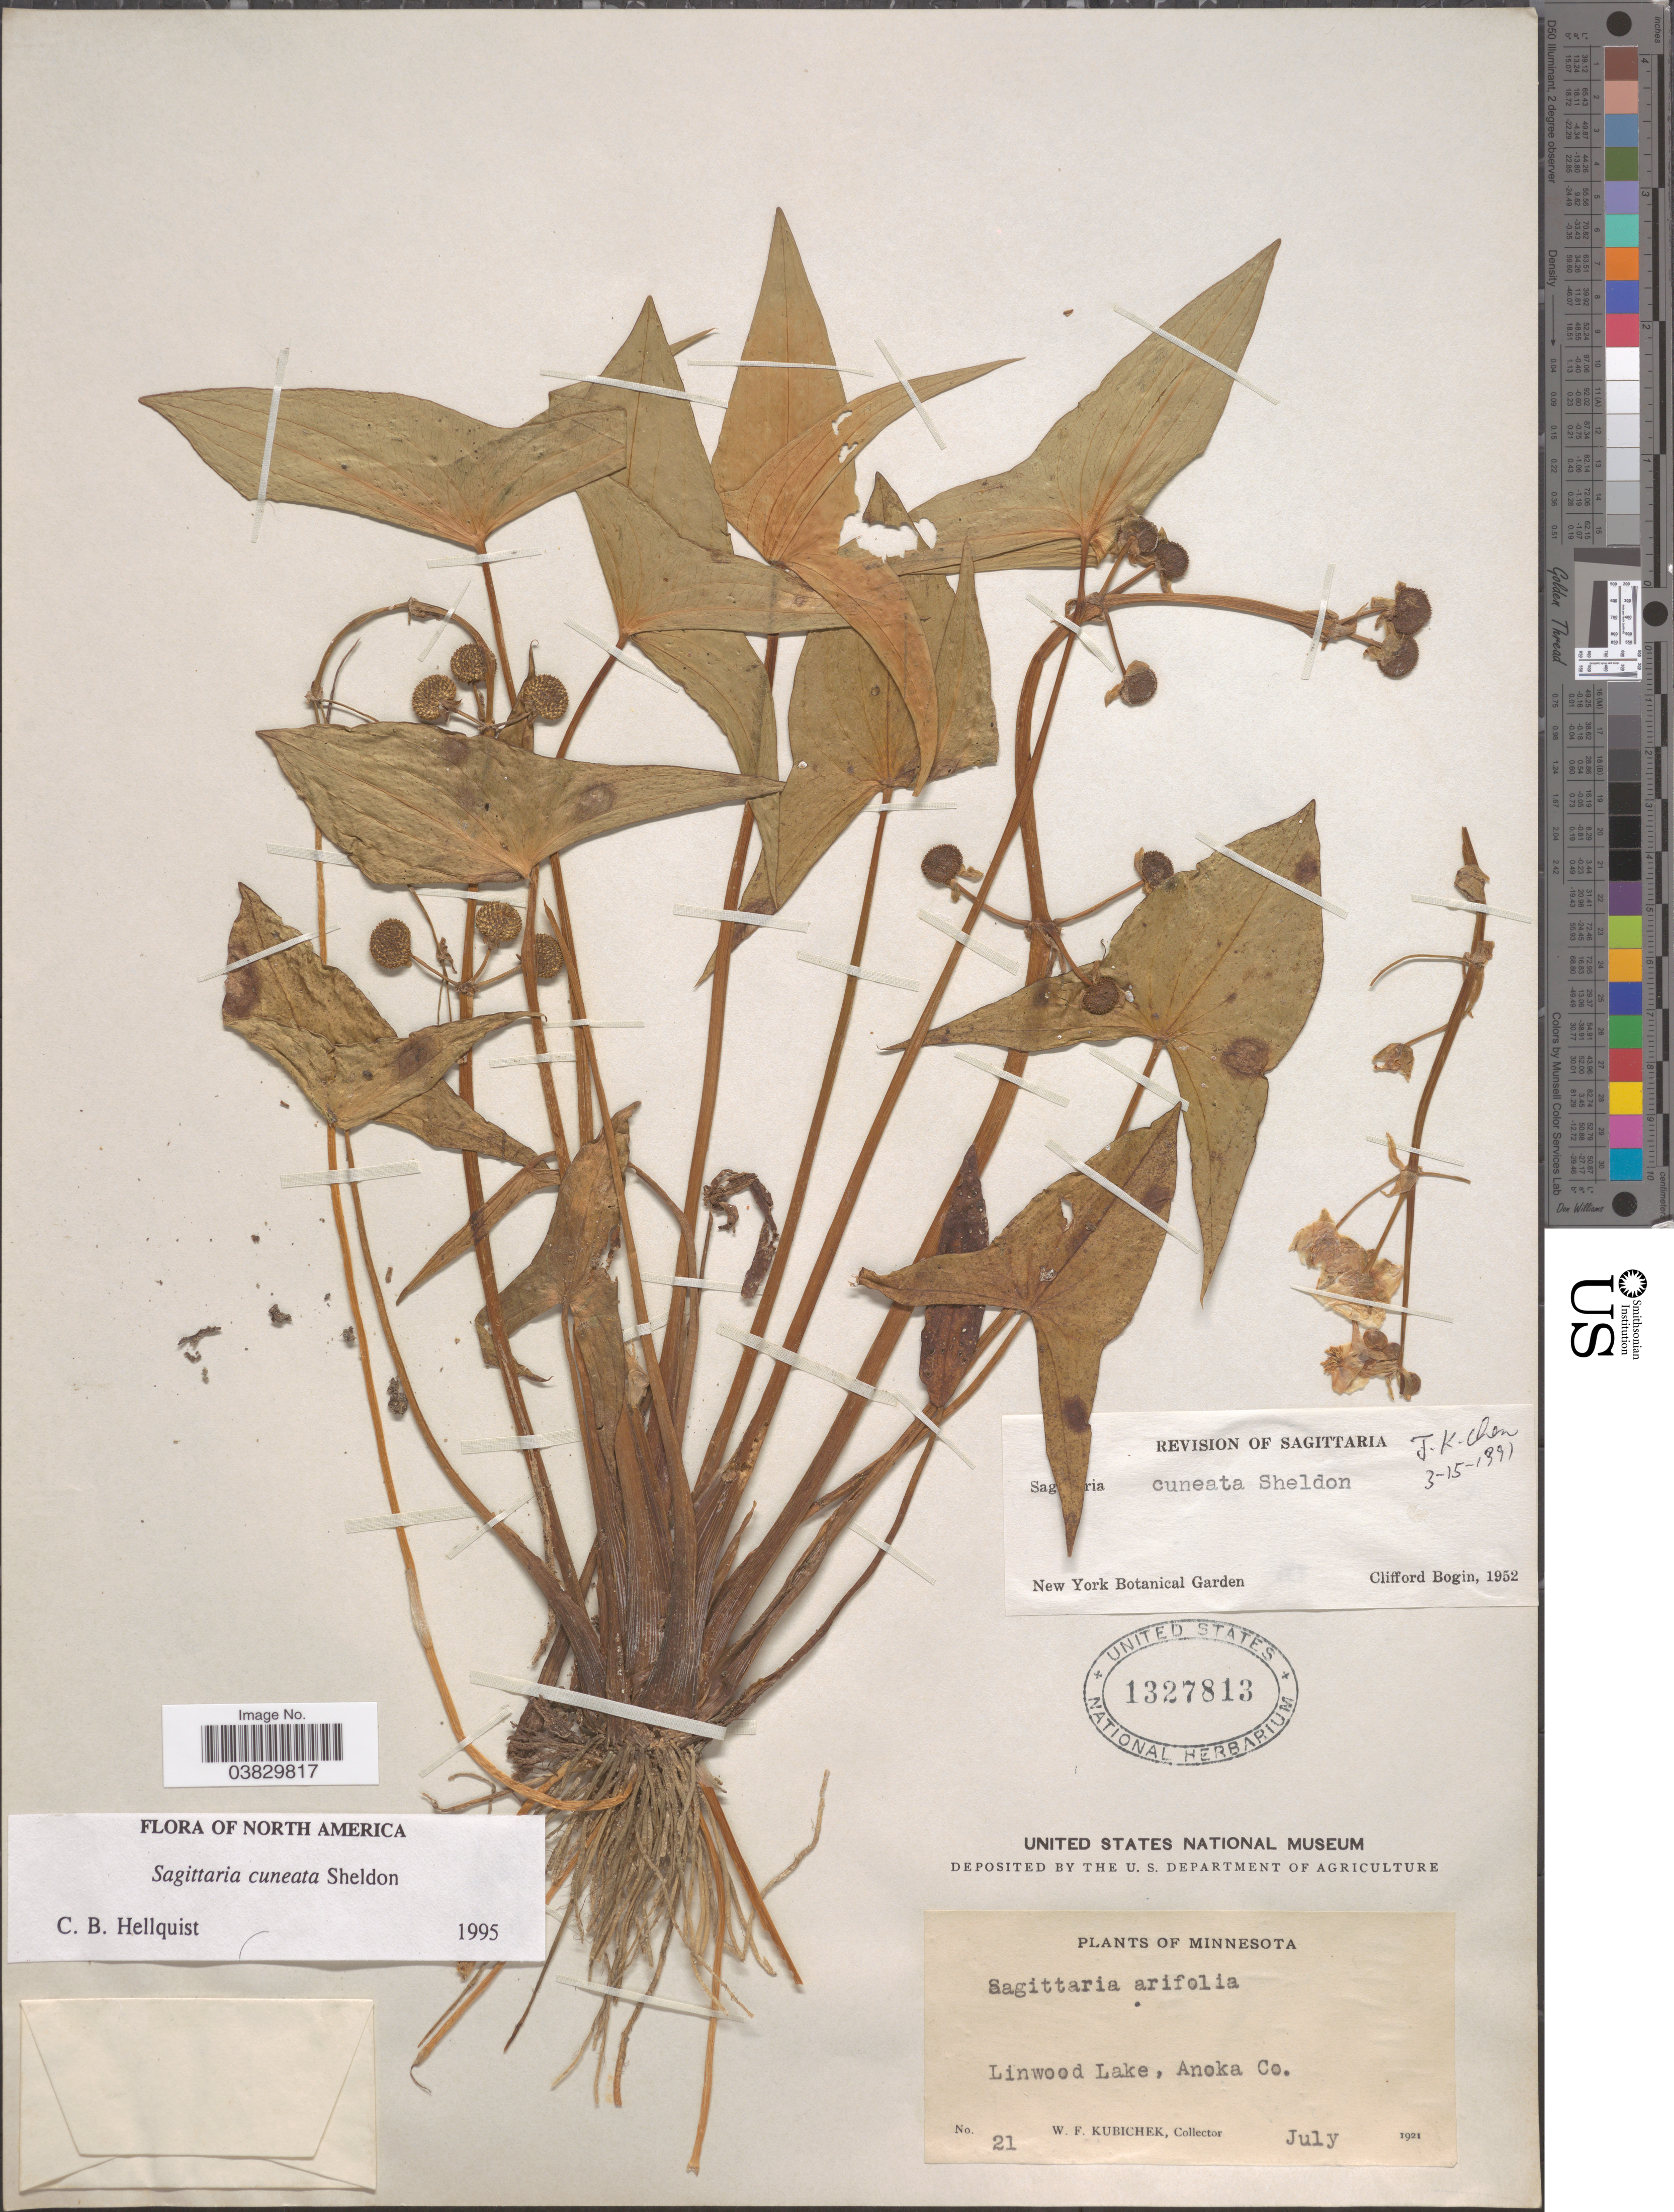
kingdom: Plantae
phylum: Tracheophyta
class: Liliopsida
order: Alismatales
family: Alismataceae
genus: Sagittaria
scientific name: Sagittaria cuneata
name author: E. Sheld.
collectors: W. Kubichek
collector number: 21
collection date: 1921-07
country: United States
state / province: Minnesota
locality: Linwood Lake, Anoka Co.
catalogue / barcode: US 1327813